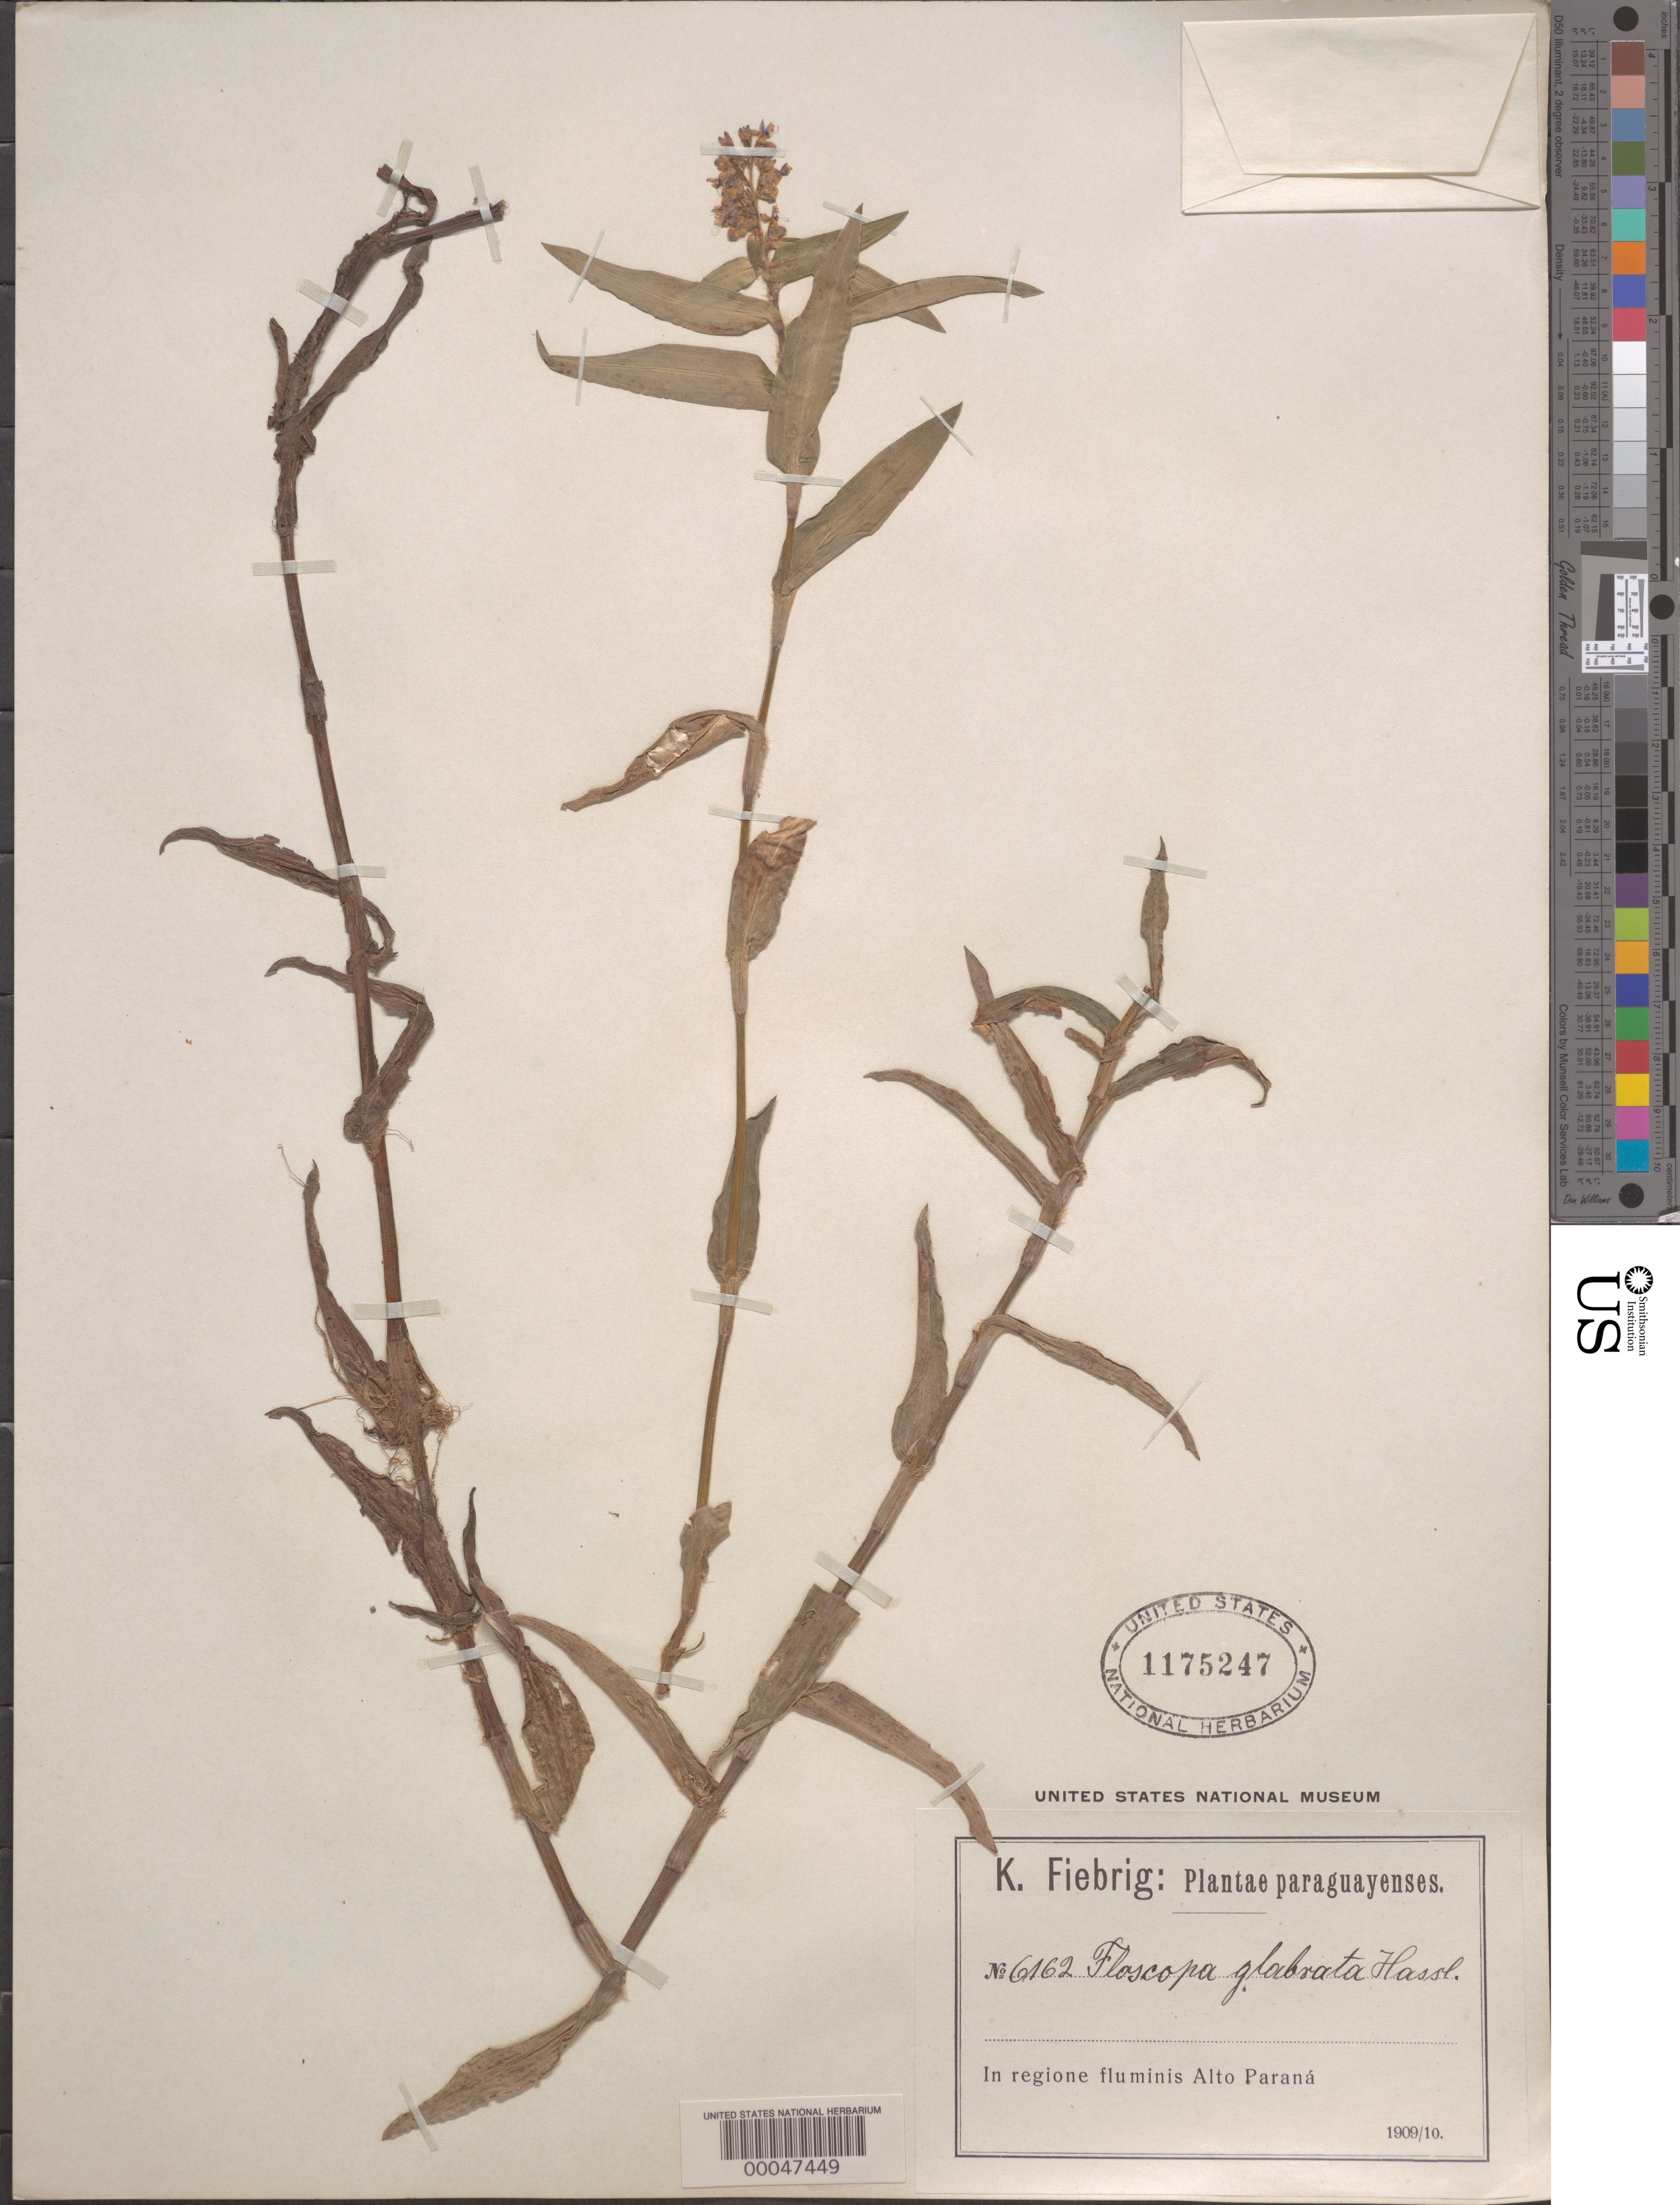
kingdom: Plantae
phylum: Tracheophyta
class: Liliopsida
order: Commelinales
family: Commelinaceae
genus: Floscopa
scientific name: Floscopa glabrata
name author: (Kunth) Hassk.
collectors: K. Fiebrig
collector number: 6162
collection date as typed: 1909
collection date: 1909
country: Paraguay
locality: Alto parana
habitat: River bank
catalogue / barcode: US 1175247